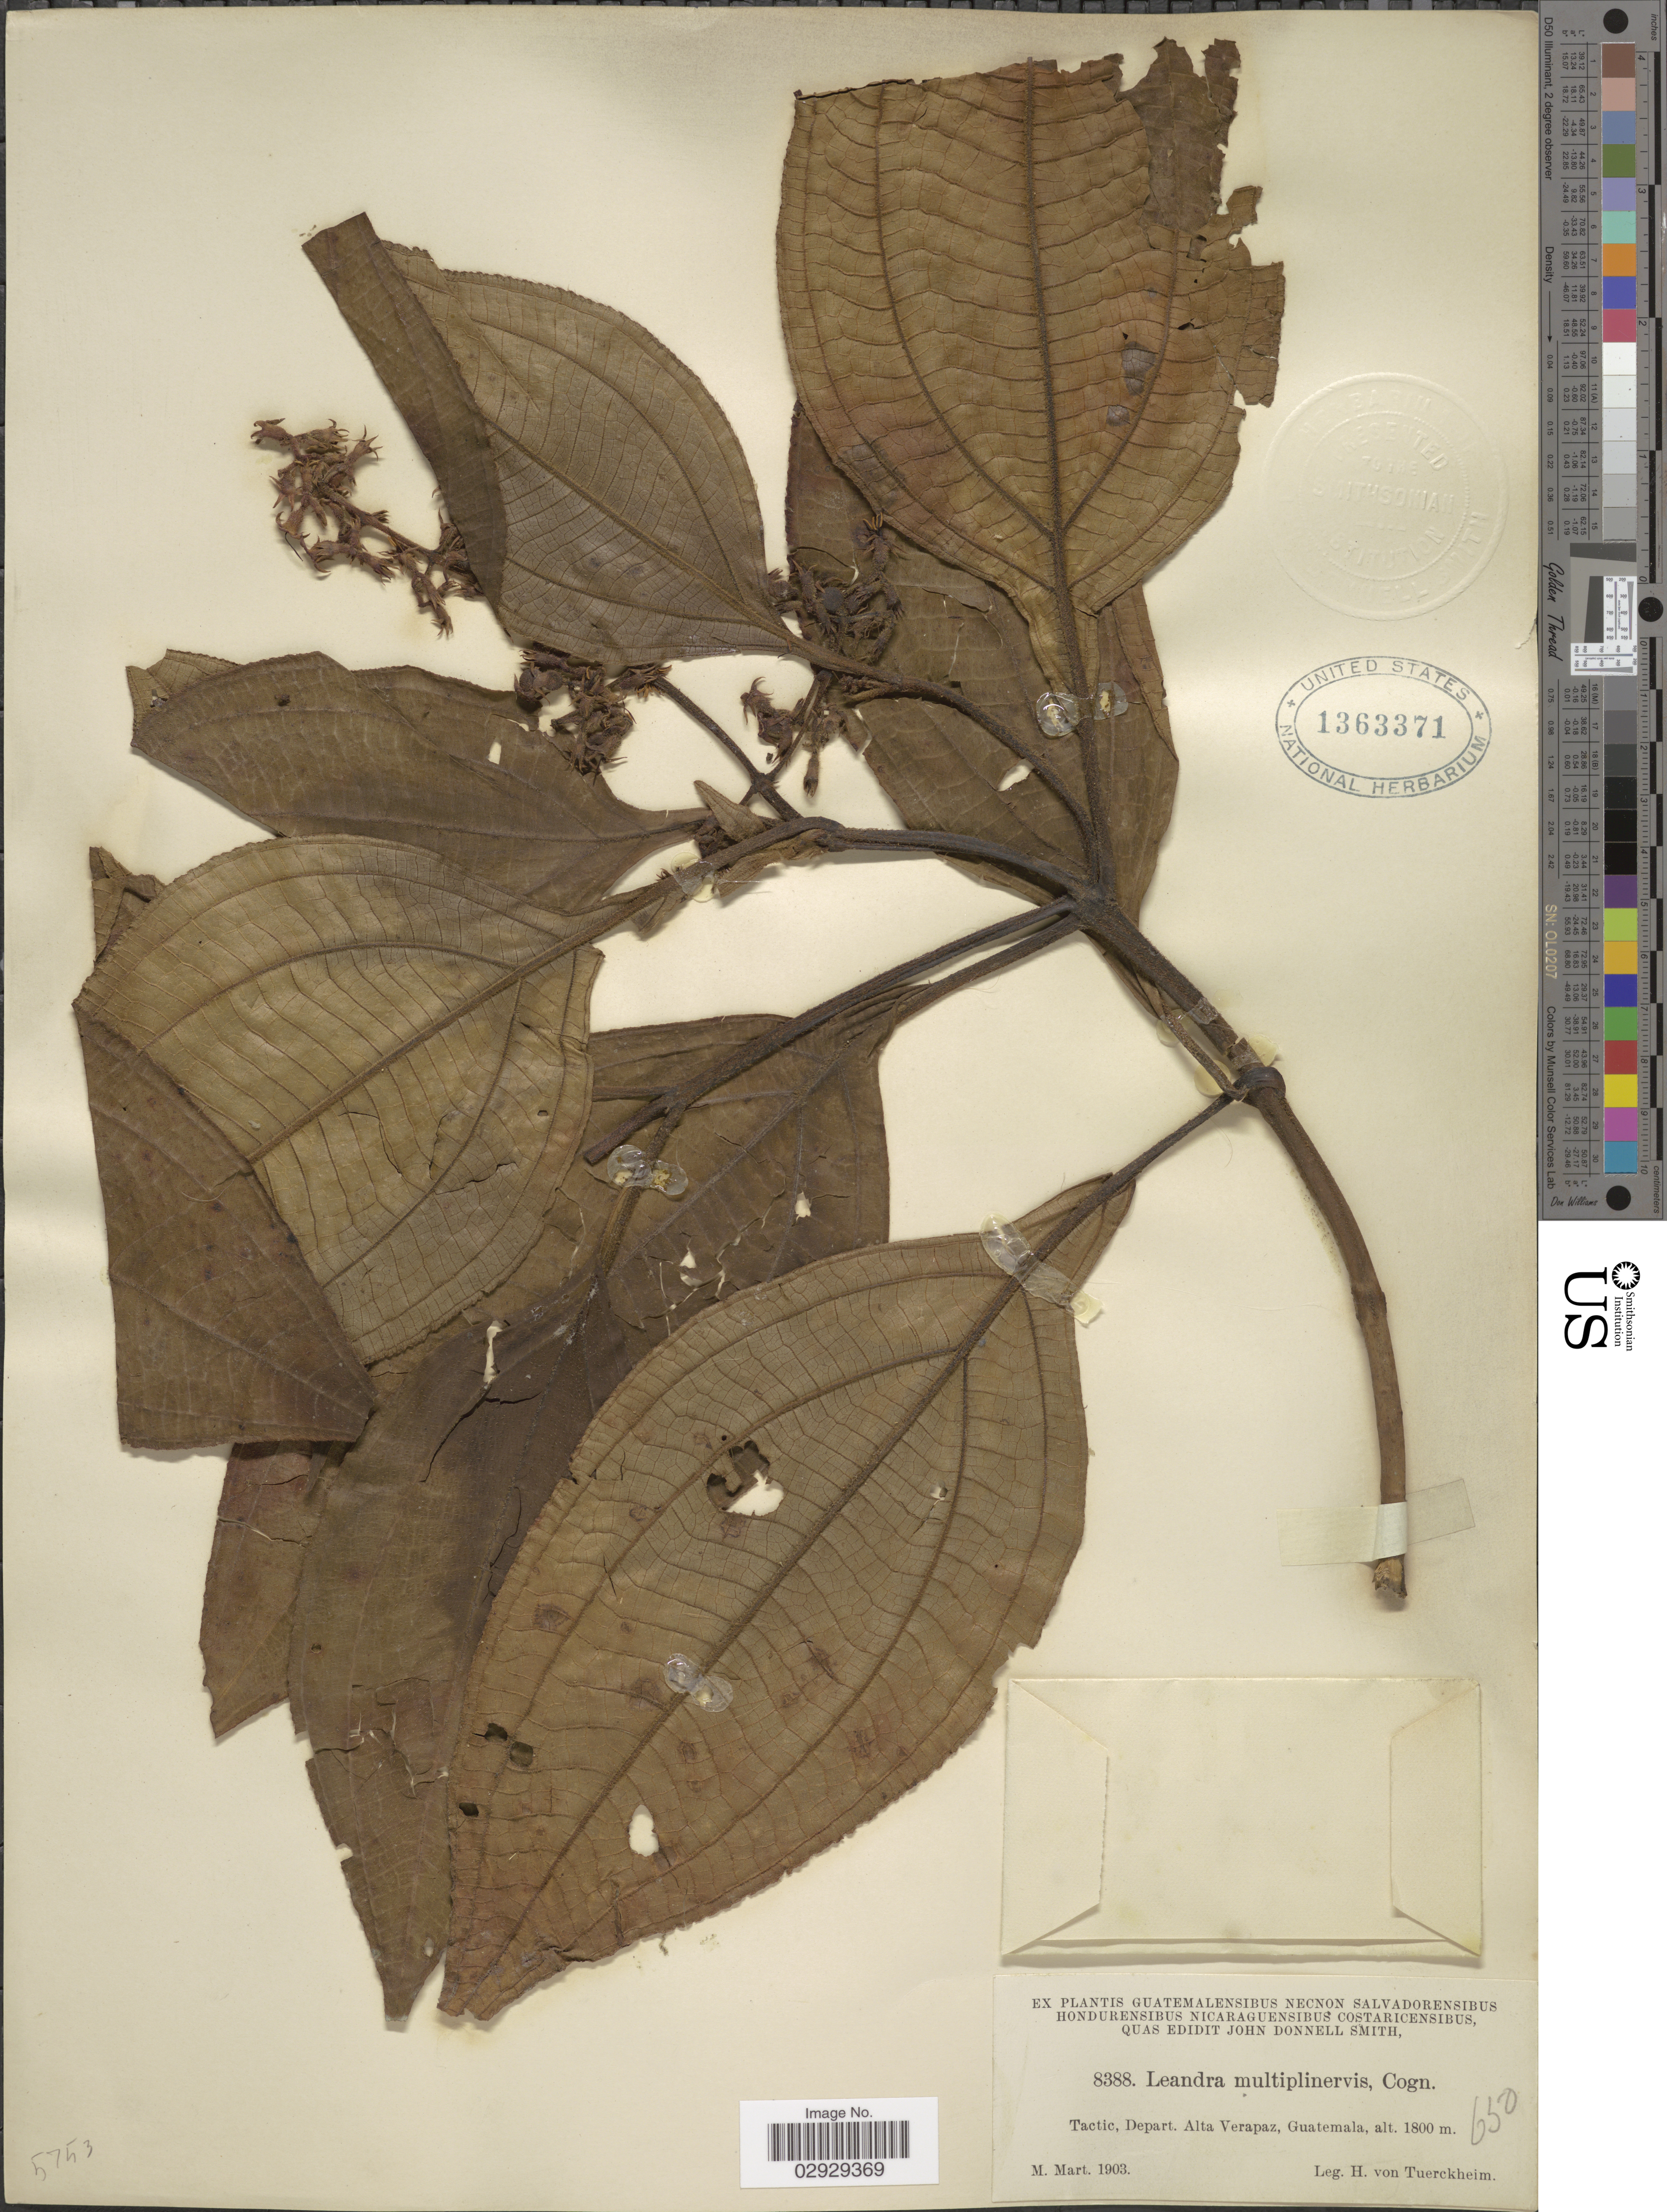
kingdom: Plantae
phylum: Tracheophyta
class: Magnoliopsida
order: Myrtales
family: Melastomataceae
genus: Leandra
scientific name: Leandra multiplinervis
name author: (Naudin) Cogn.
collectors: H. von Türckheim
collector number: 8388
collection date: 1903-03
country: Guatemala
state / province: Alta Verapaz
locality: Tactic, Depart. Alta Verapaz.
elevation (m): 1800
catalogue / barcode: US 1363371